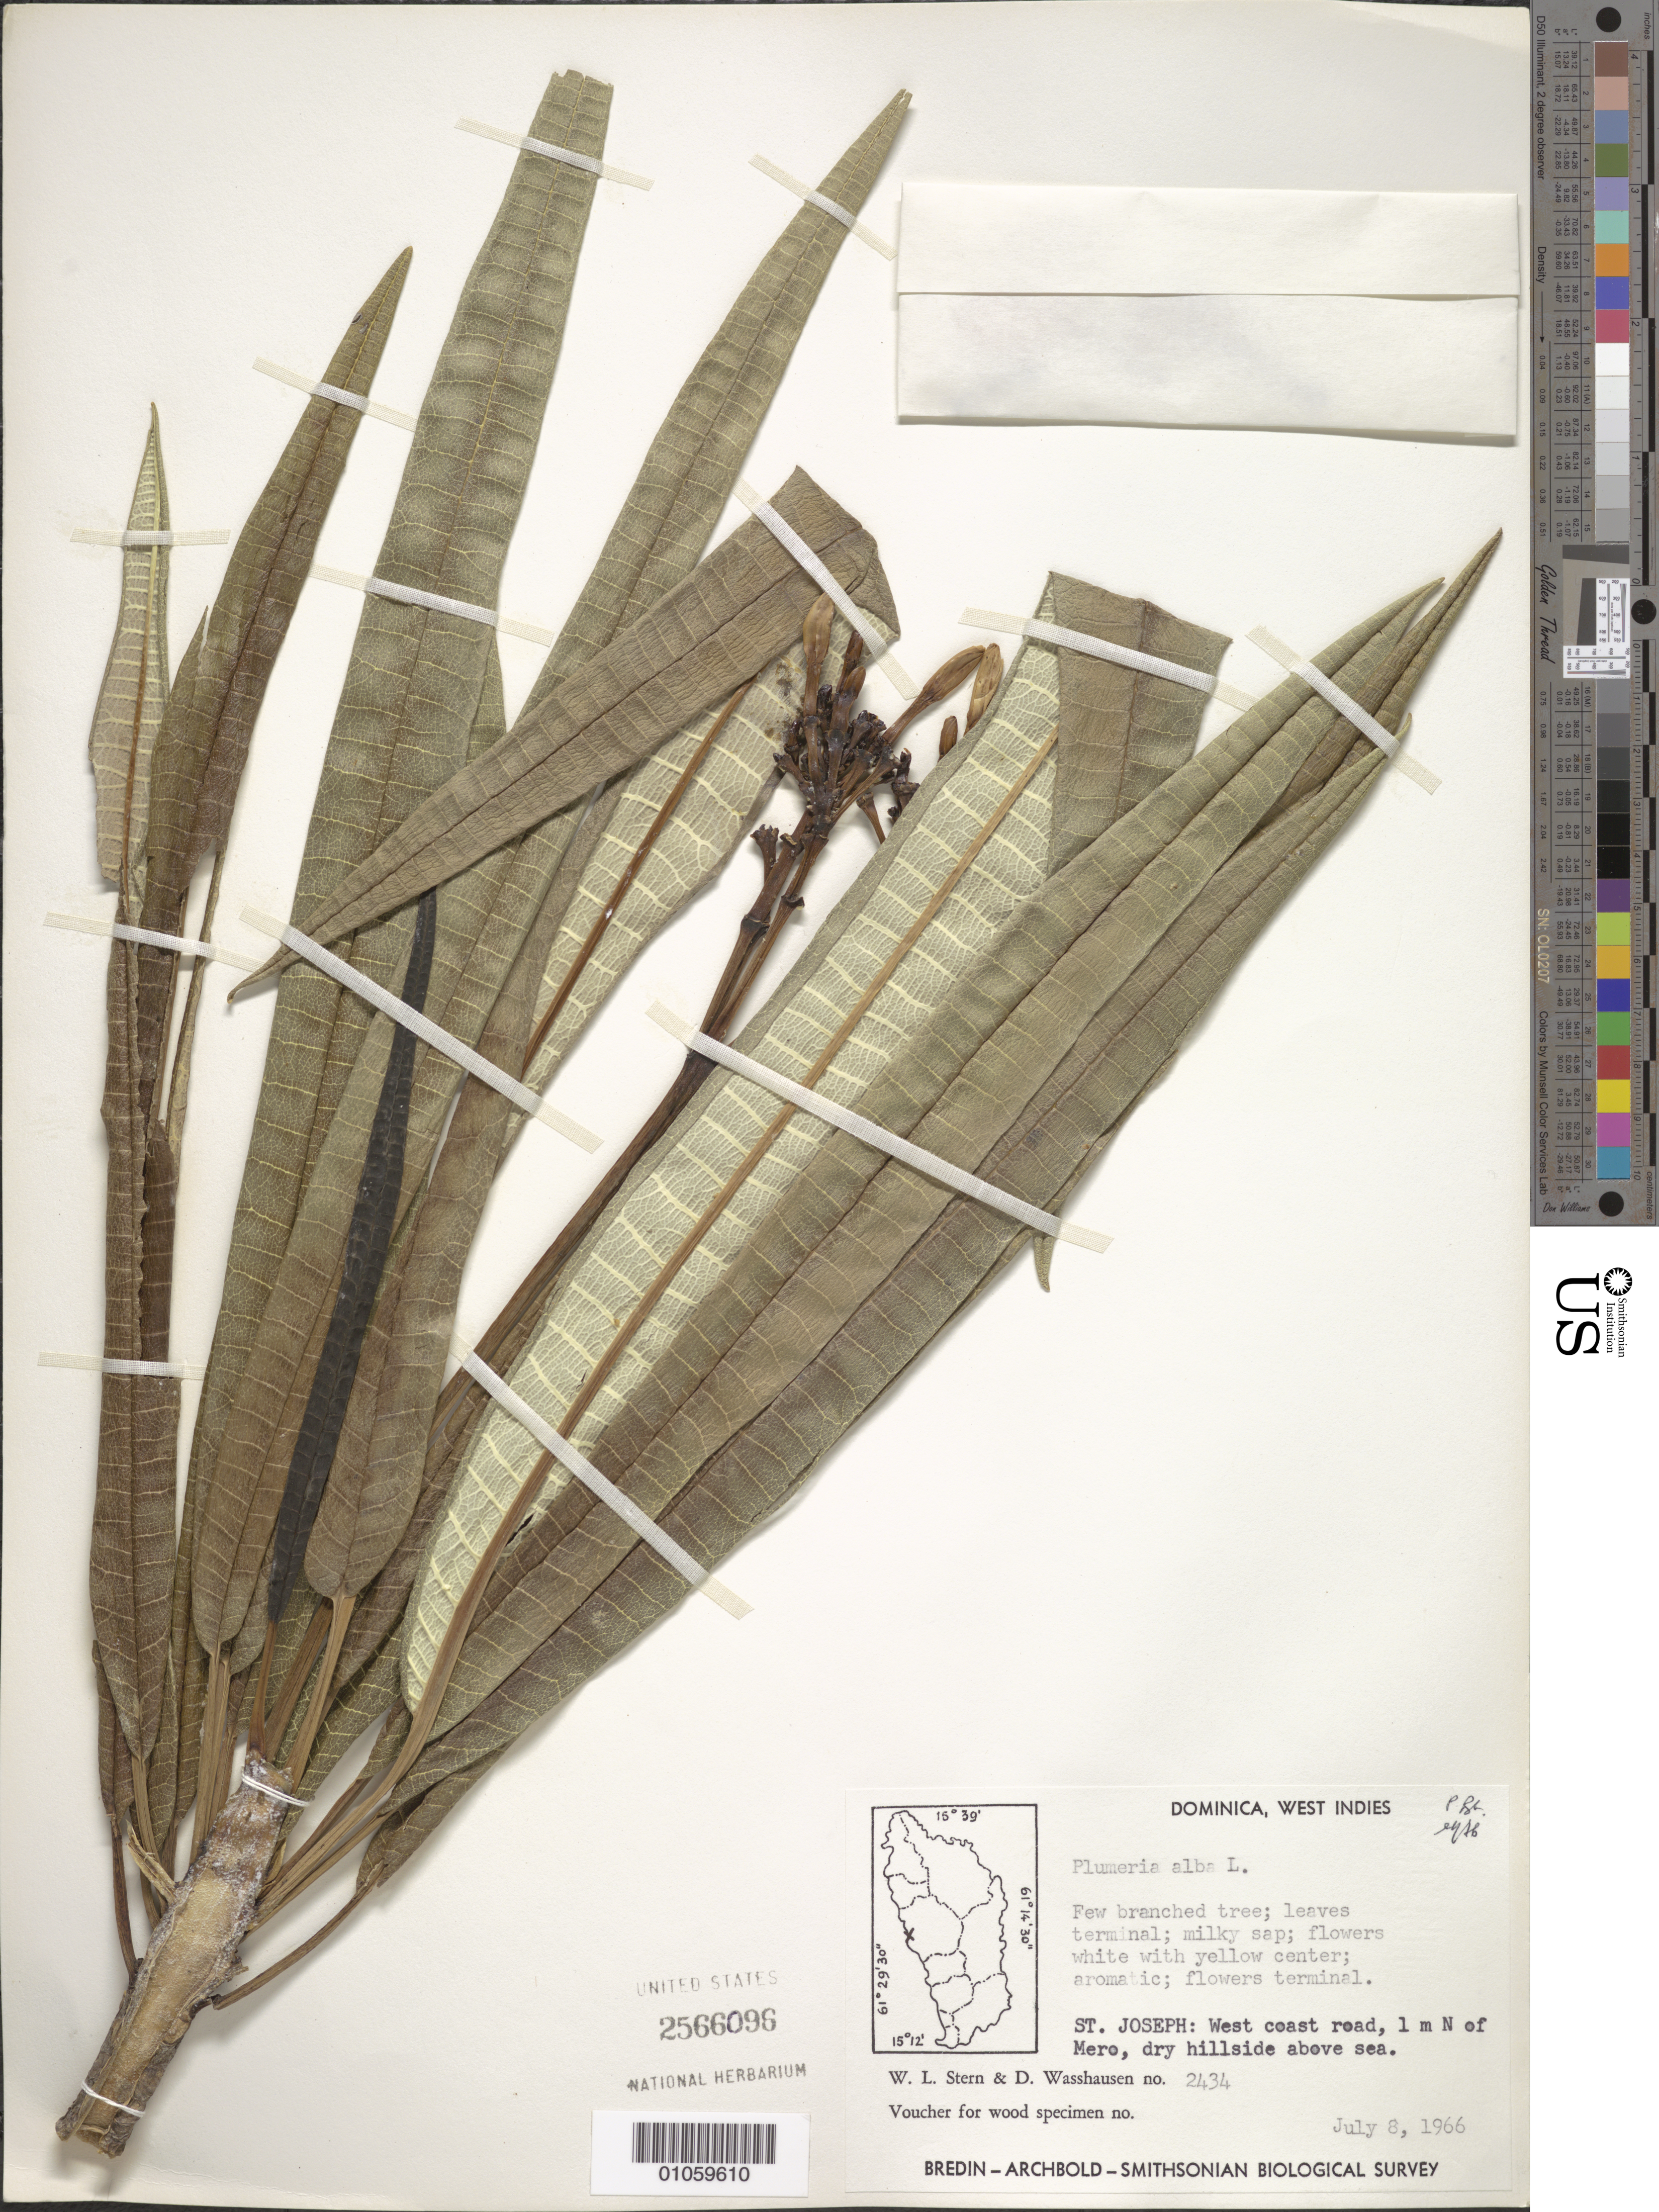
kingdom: Plantae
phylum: Tracheophyta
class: Magnoliopsida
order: Gentianales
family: Apocynaceae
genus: Plumeria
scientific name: Plumeria alba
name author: L.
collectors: W. L. Stern & D. C. Wasshausen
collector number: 2434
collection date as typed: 08 Jul 1966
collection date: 1966-07-08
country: Dominica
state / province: St. Joseph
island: Dominica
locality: West coast road, 1 m N of Mero, hillside above sea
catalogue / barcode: US 2566096